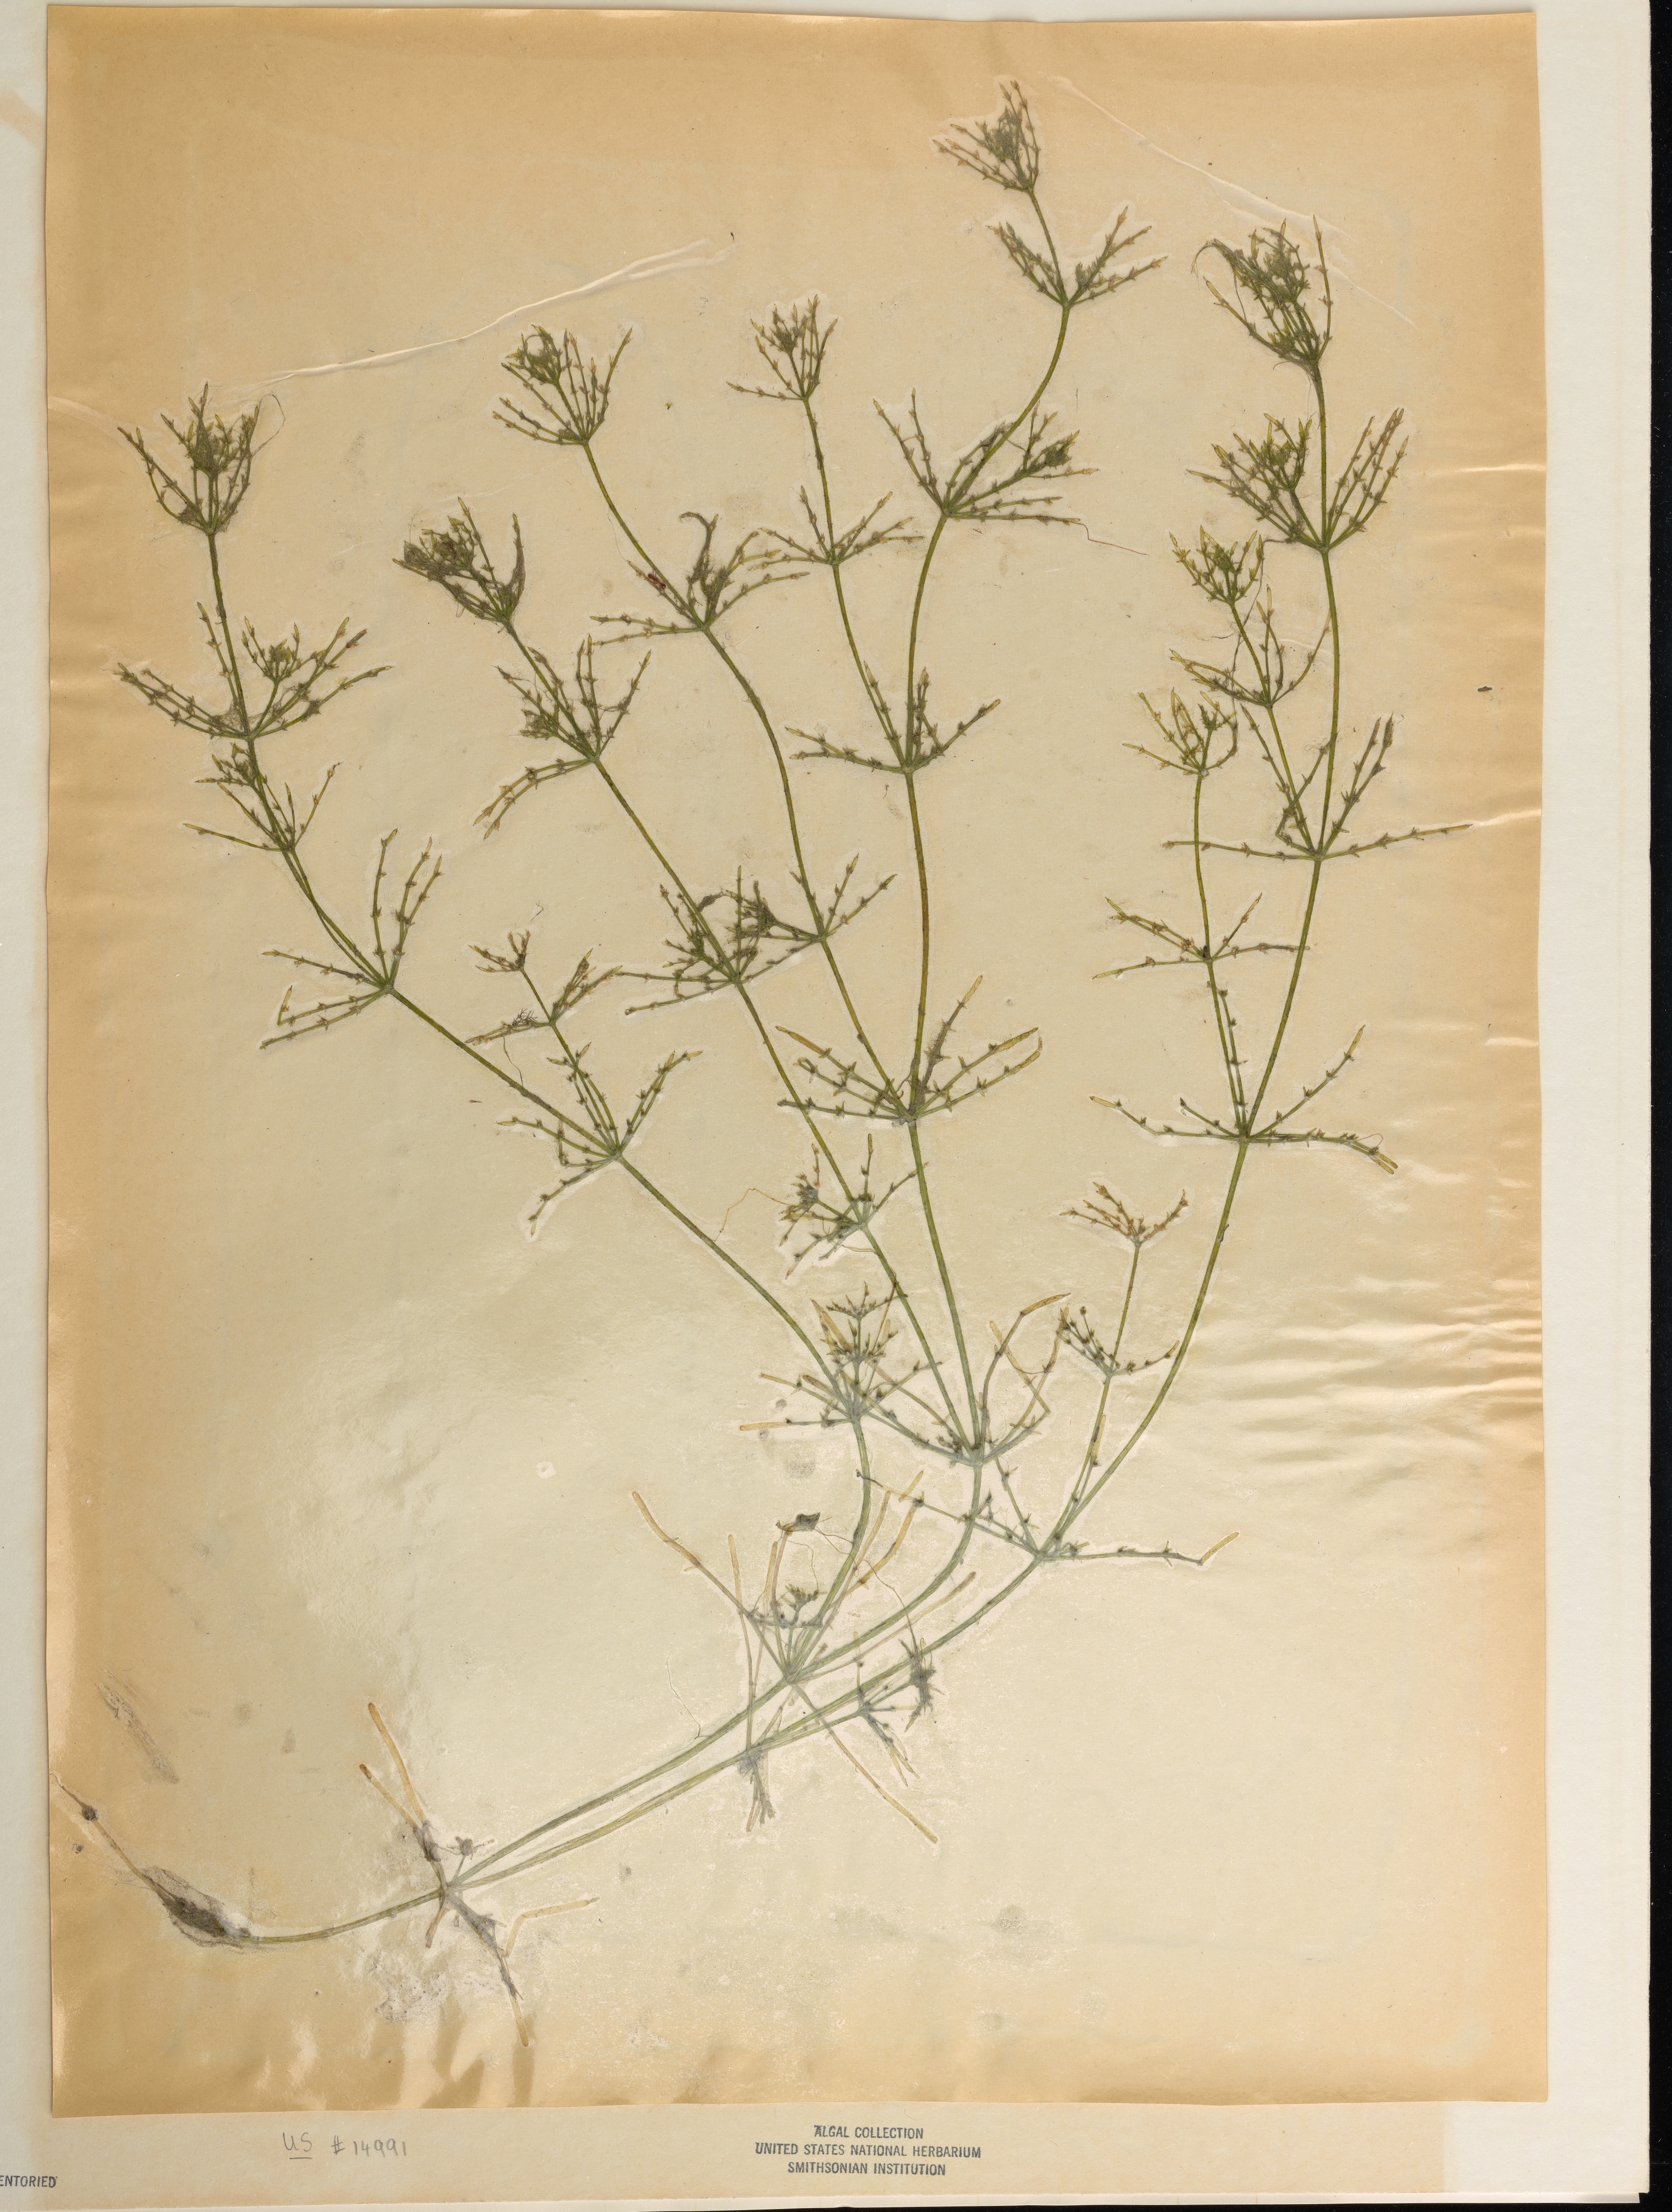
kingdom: Plantae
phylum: Charophyta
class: Charophyceae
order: Charales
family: Characeae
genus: Chara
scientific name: Chara tomentosa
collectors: W. Krause & H. Krause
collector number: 41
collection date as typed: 30 Jun 1981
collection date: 1981-06-30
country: Hungary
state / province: Fejer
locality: Velencei to, agard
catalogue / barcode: US 14991